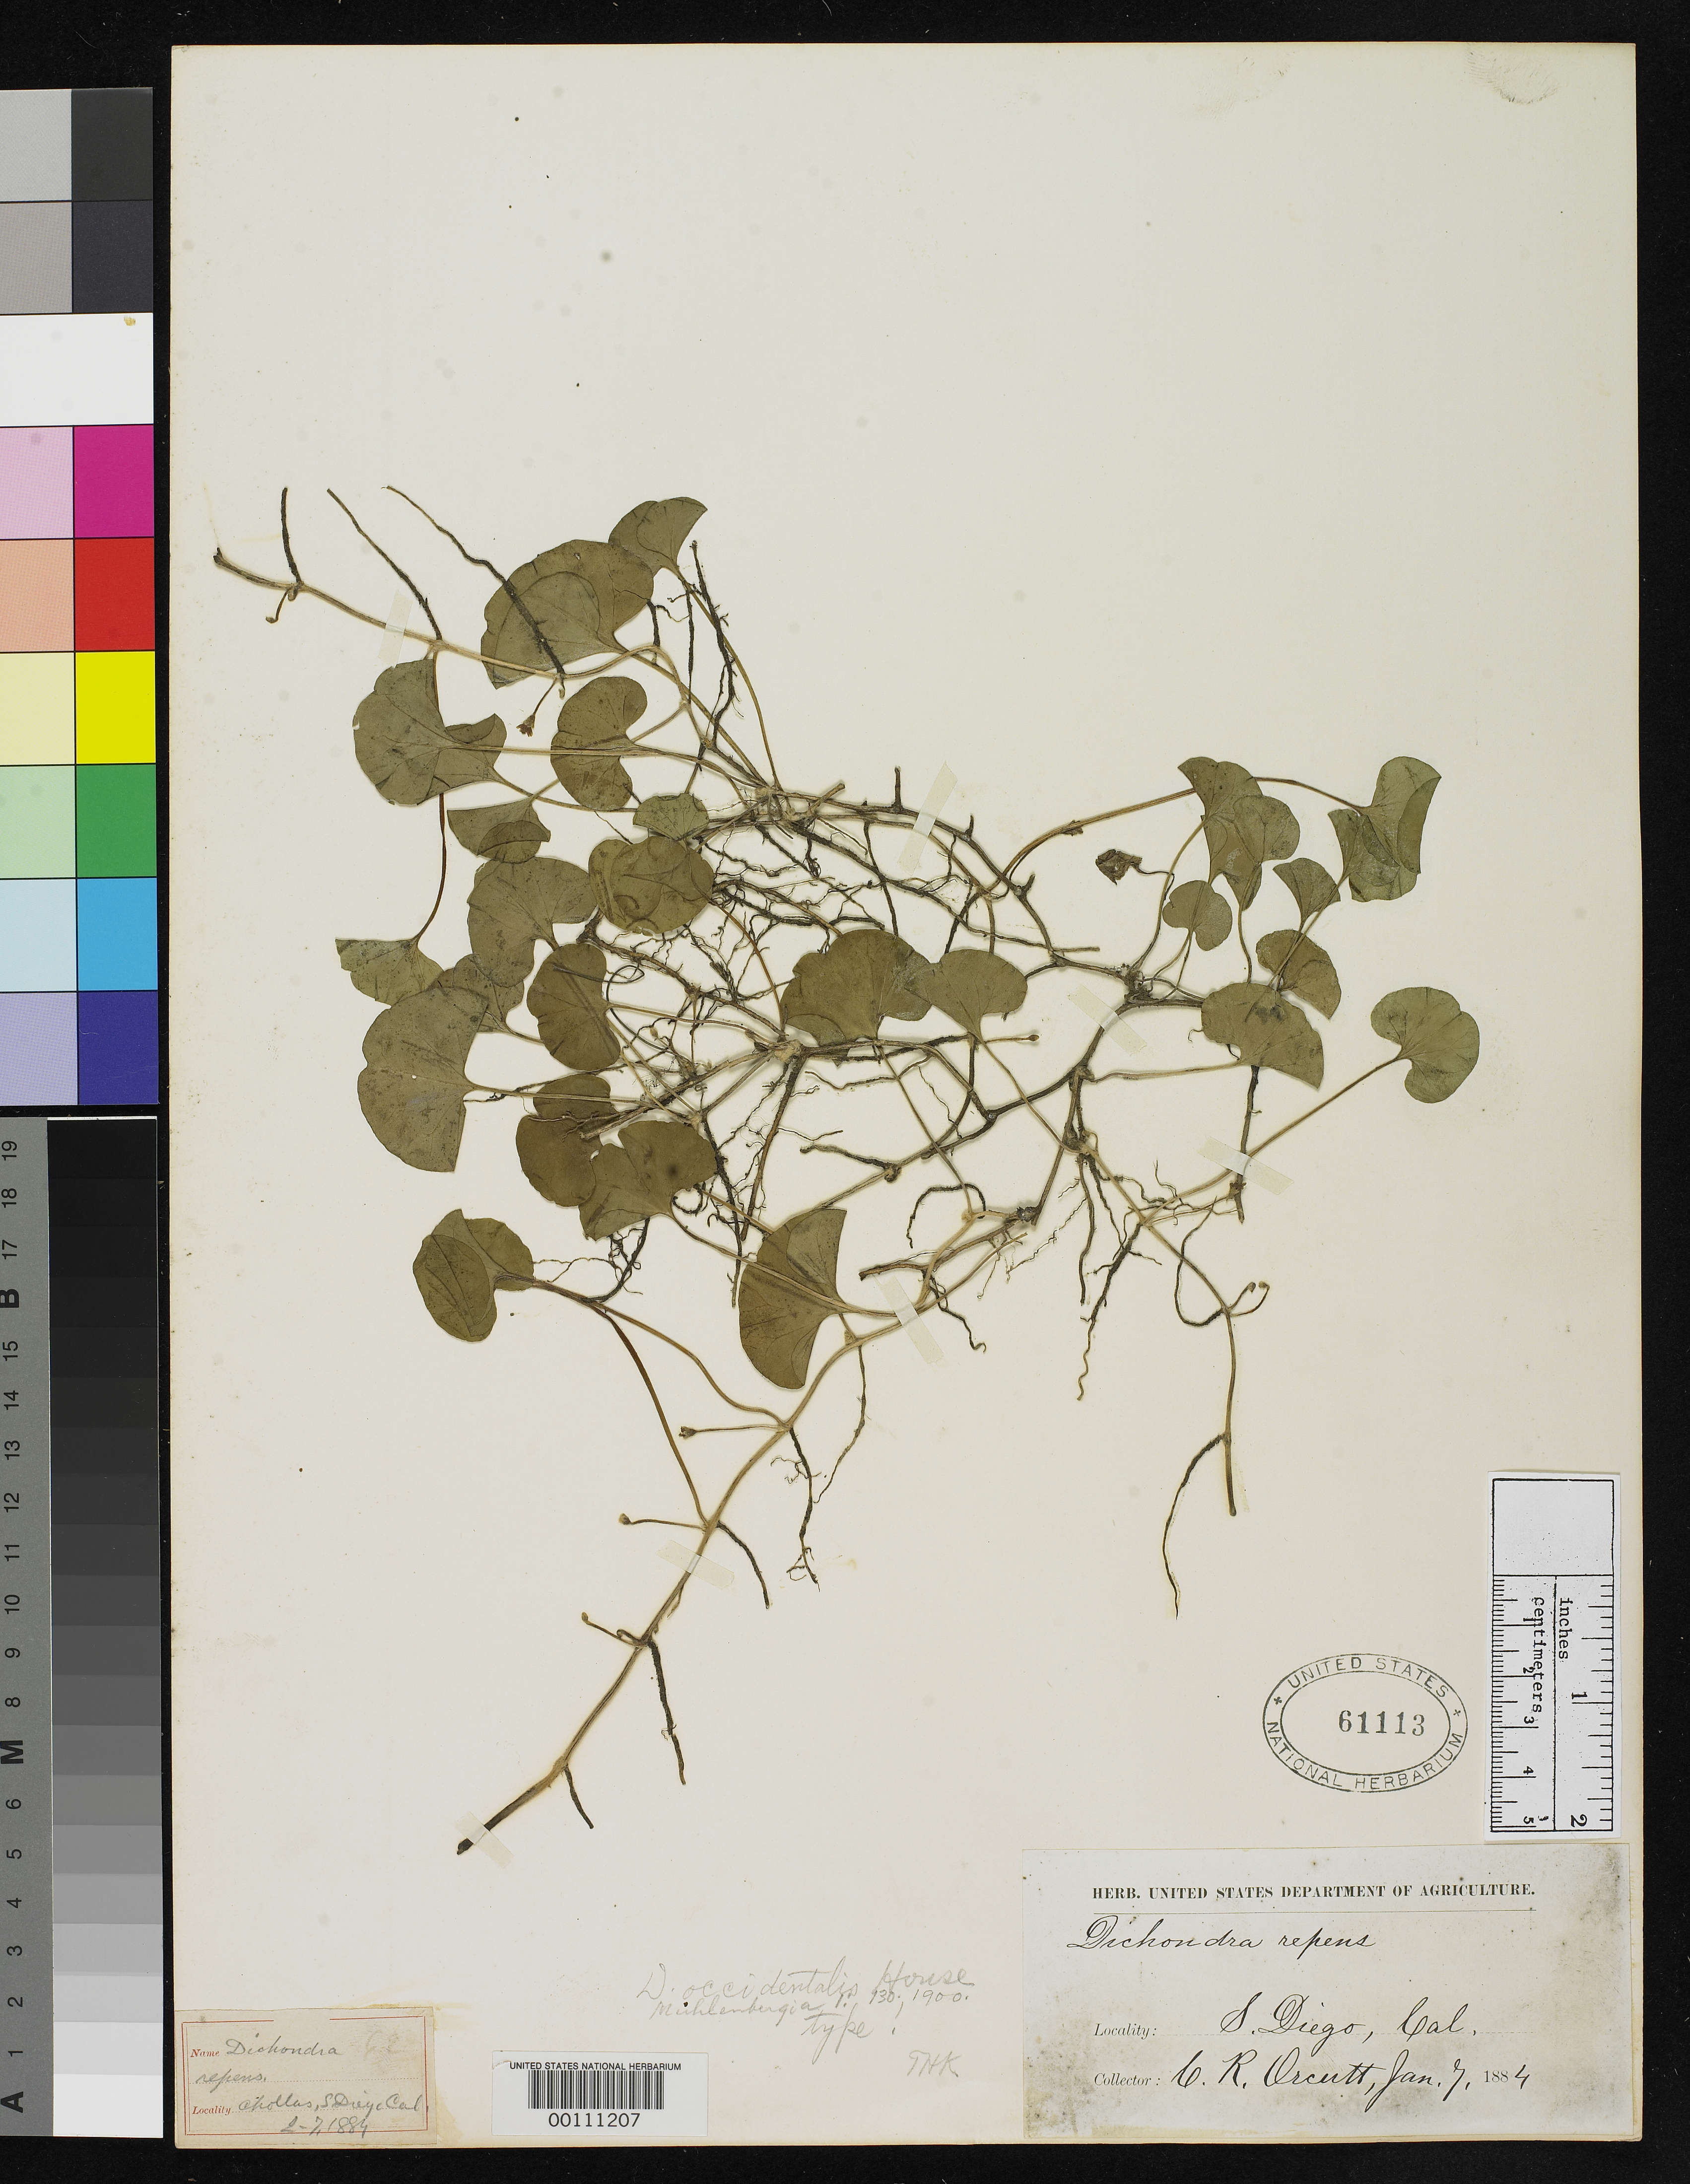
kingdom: Plantae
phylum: Tracheophyta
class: Magnoliopsida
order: Solanales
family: Convolvulaceae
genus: Dichondra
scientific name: Dichondra occidentalis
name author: House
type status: Holotype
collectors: C. R. Orcutt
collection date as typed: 07 Jan 1884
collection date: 1884-01-07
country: United States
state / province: California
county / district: San Diego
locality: San Diego.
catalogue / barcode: US 61113